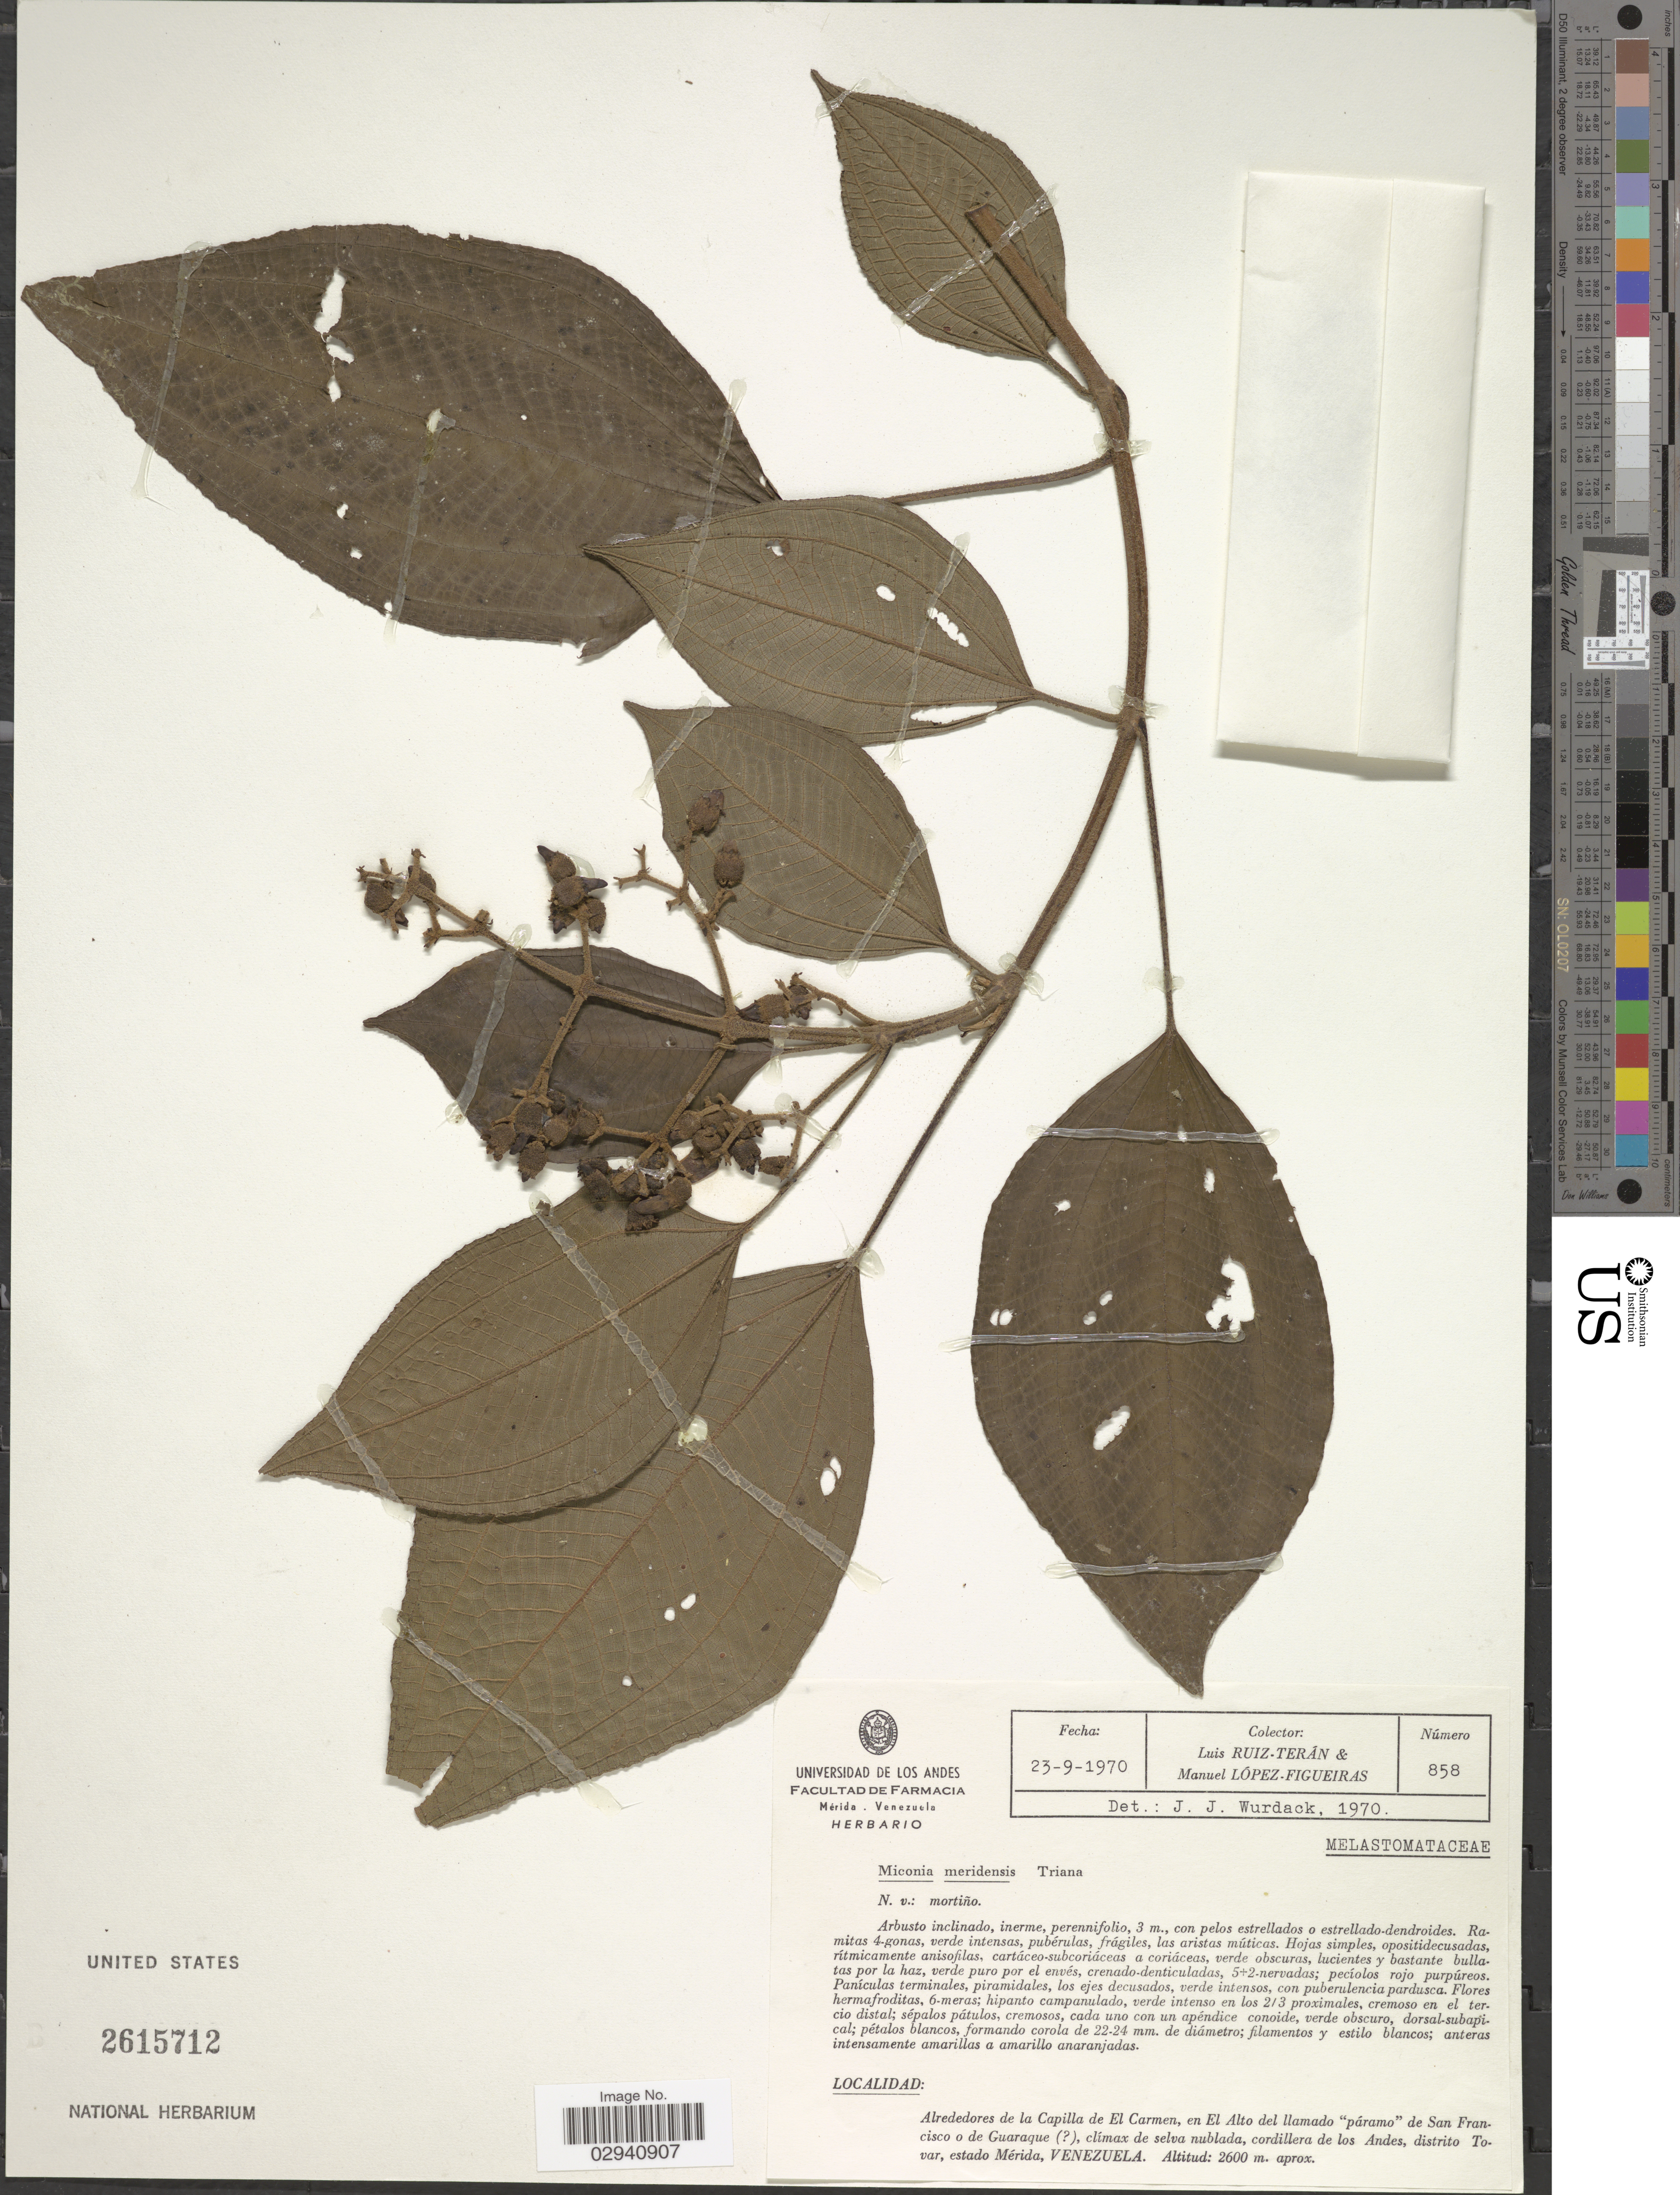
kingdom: Plantae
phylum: Tracheophyta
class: Magnoliopsida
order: Myrtales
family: Melastomataceae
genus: Miconia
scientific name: Miconia meridensis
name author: Triana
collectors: L. Teran & M. López Figueiras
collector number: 858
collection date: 1970-09-23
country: Venezuela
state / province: Mérida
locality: Alrededores de la Capilla de El Carmen, en El Alto del llamado "páramo" de San Francisco o de Guaraque, cordillera de los Andes, distrito Tovar.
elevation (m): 2600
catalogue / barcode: US 2615712